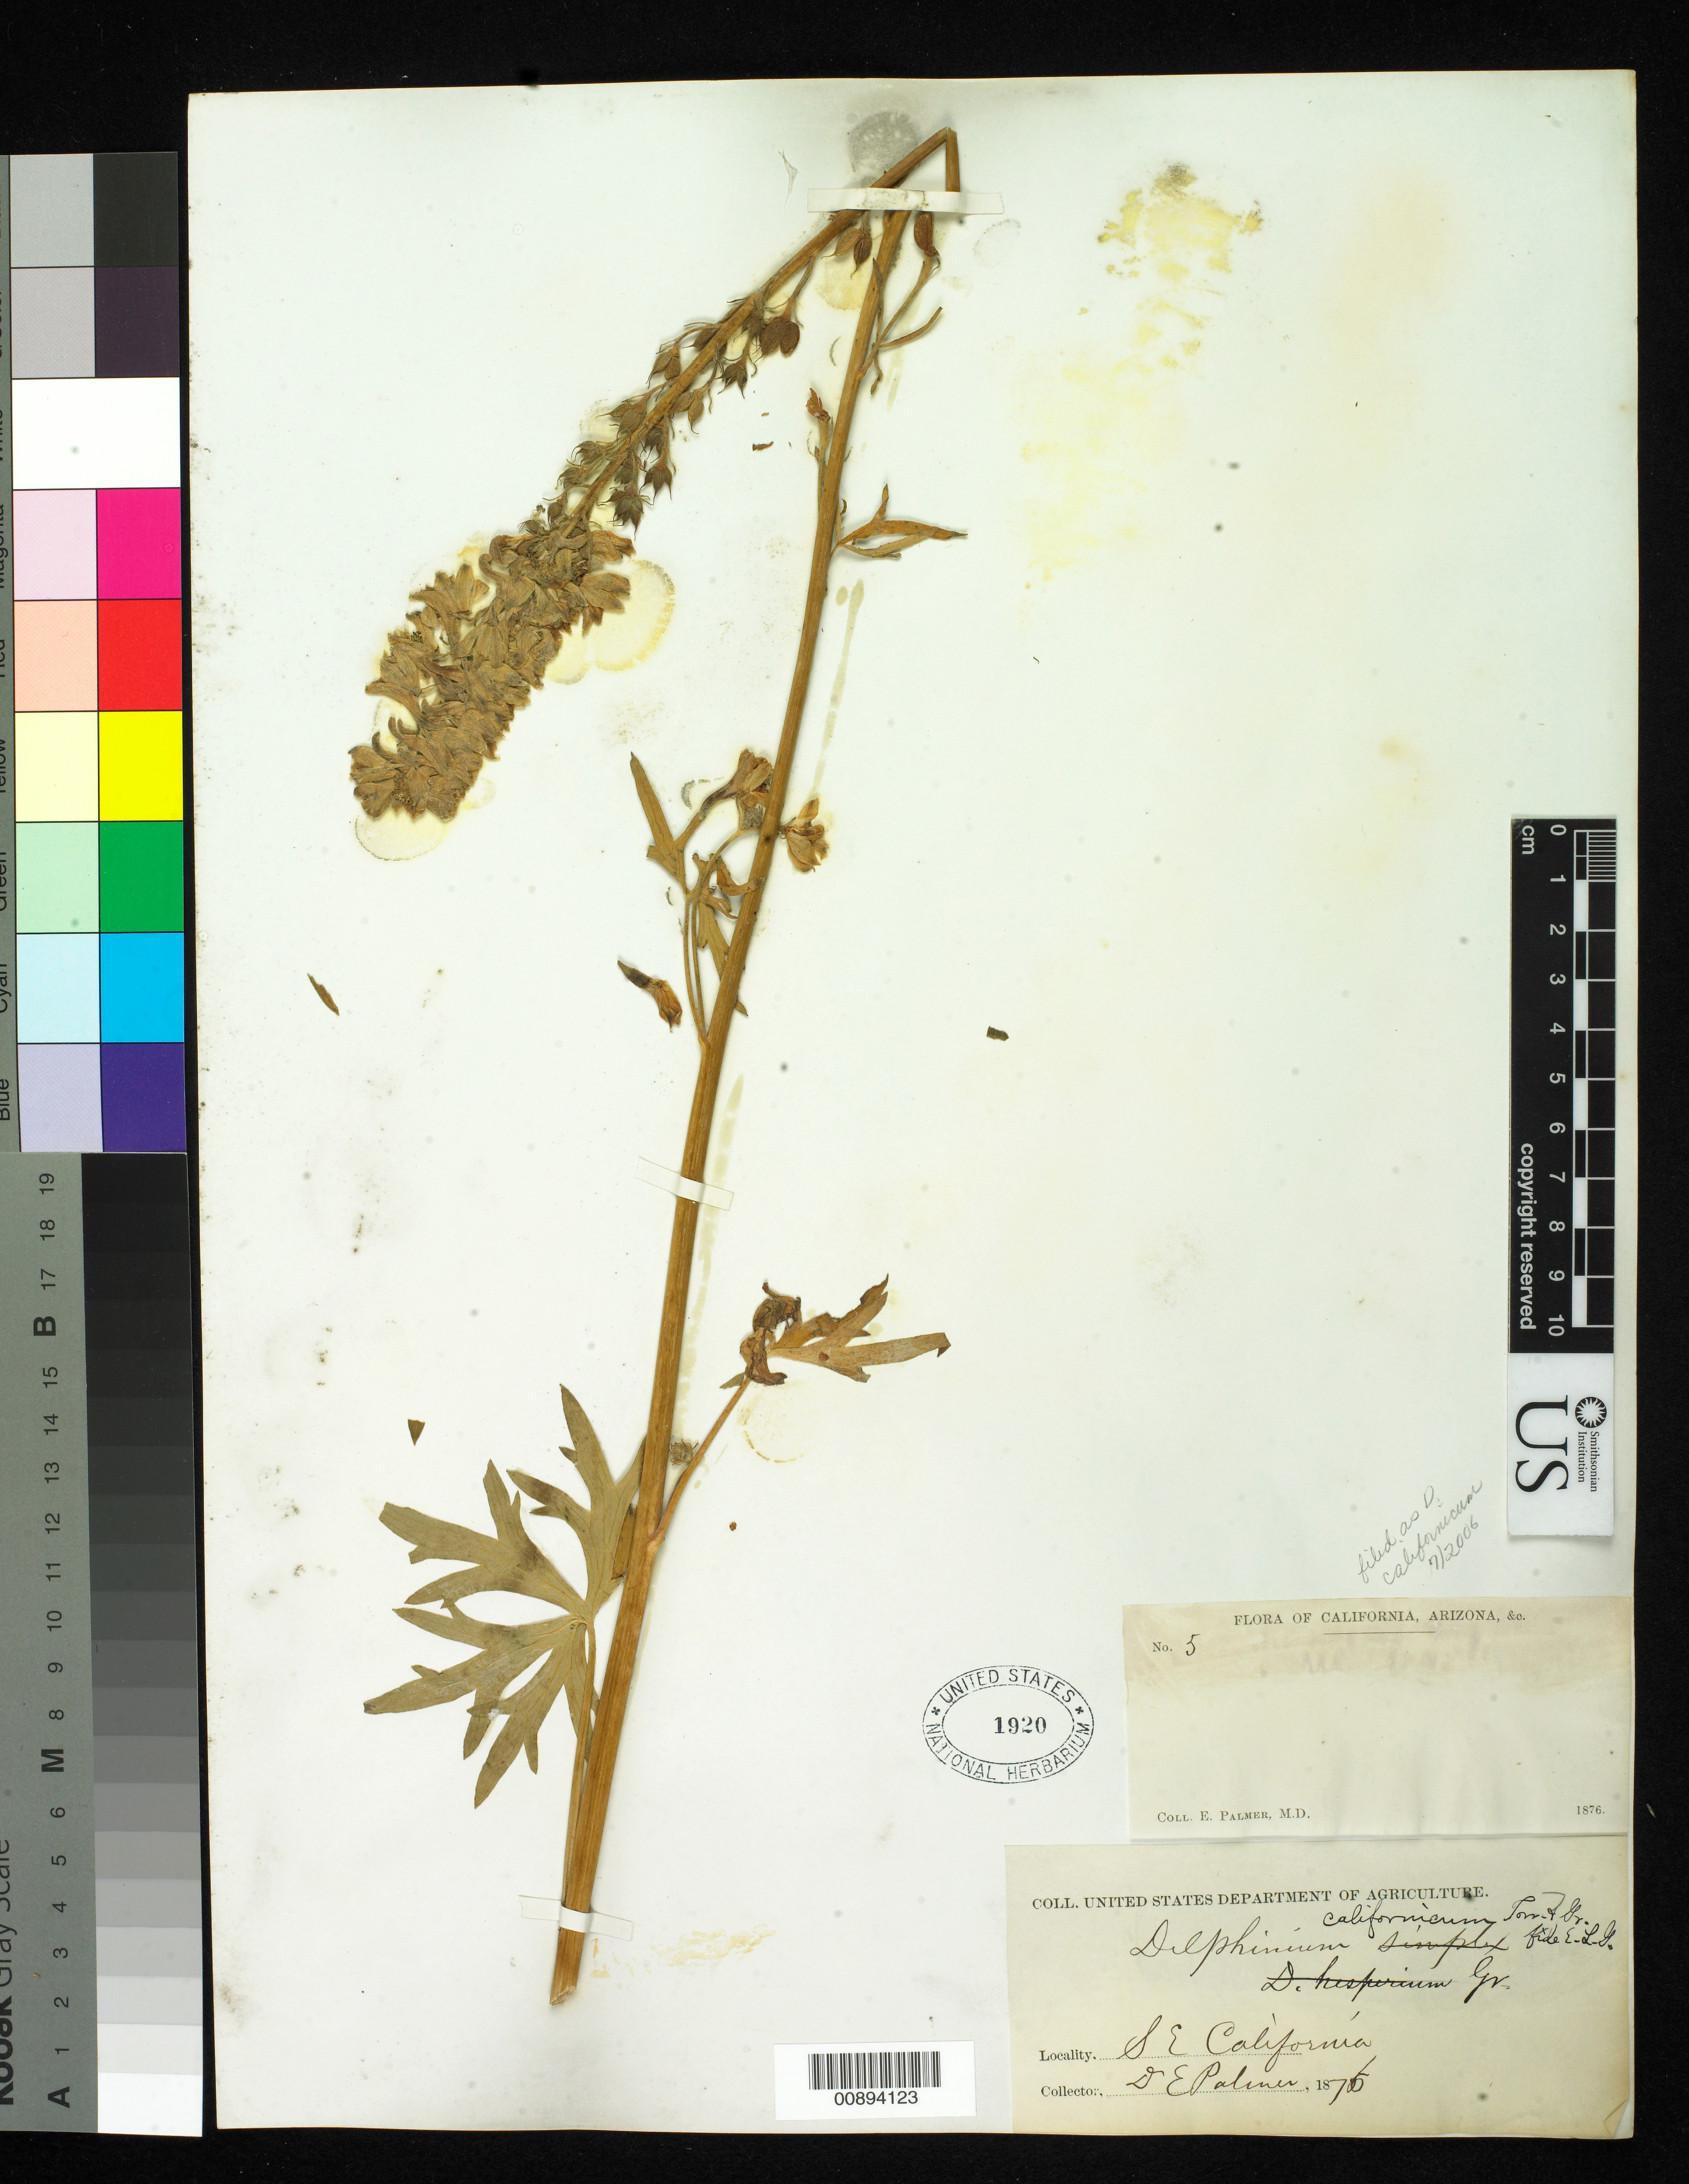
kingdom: Plantae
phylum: Tracheophyta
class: Magnoliopsida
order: Ranunculales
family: Ranunculaceae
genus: Delphinium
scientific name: Delphinium californicum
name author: Torr. & A. Gray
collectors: E. Palmer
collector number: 5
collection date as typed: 1876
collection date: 1876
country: United States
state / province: California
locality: SE California.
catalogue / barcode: US 1920